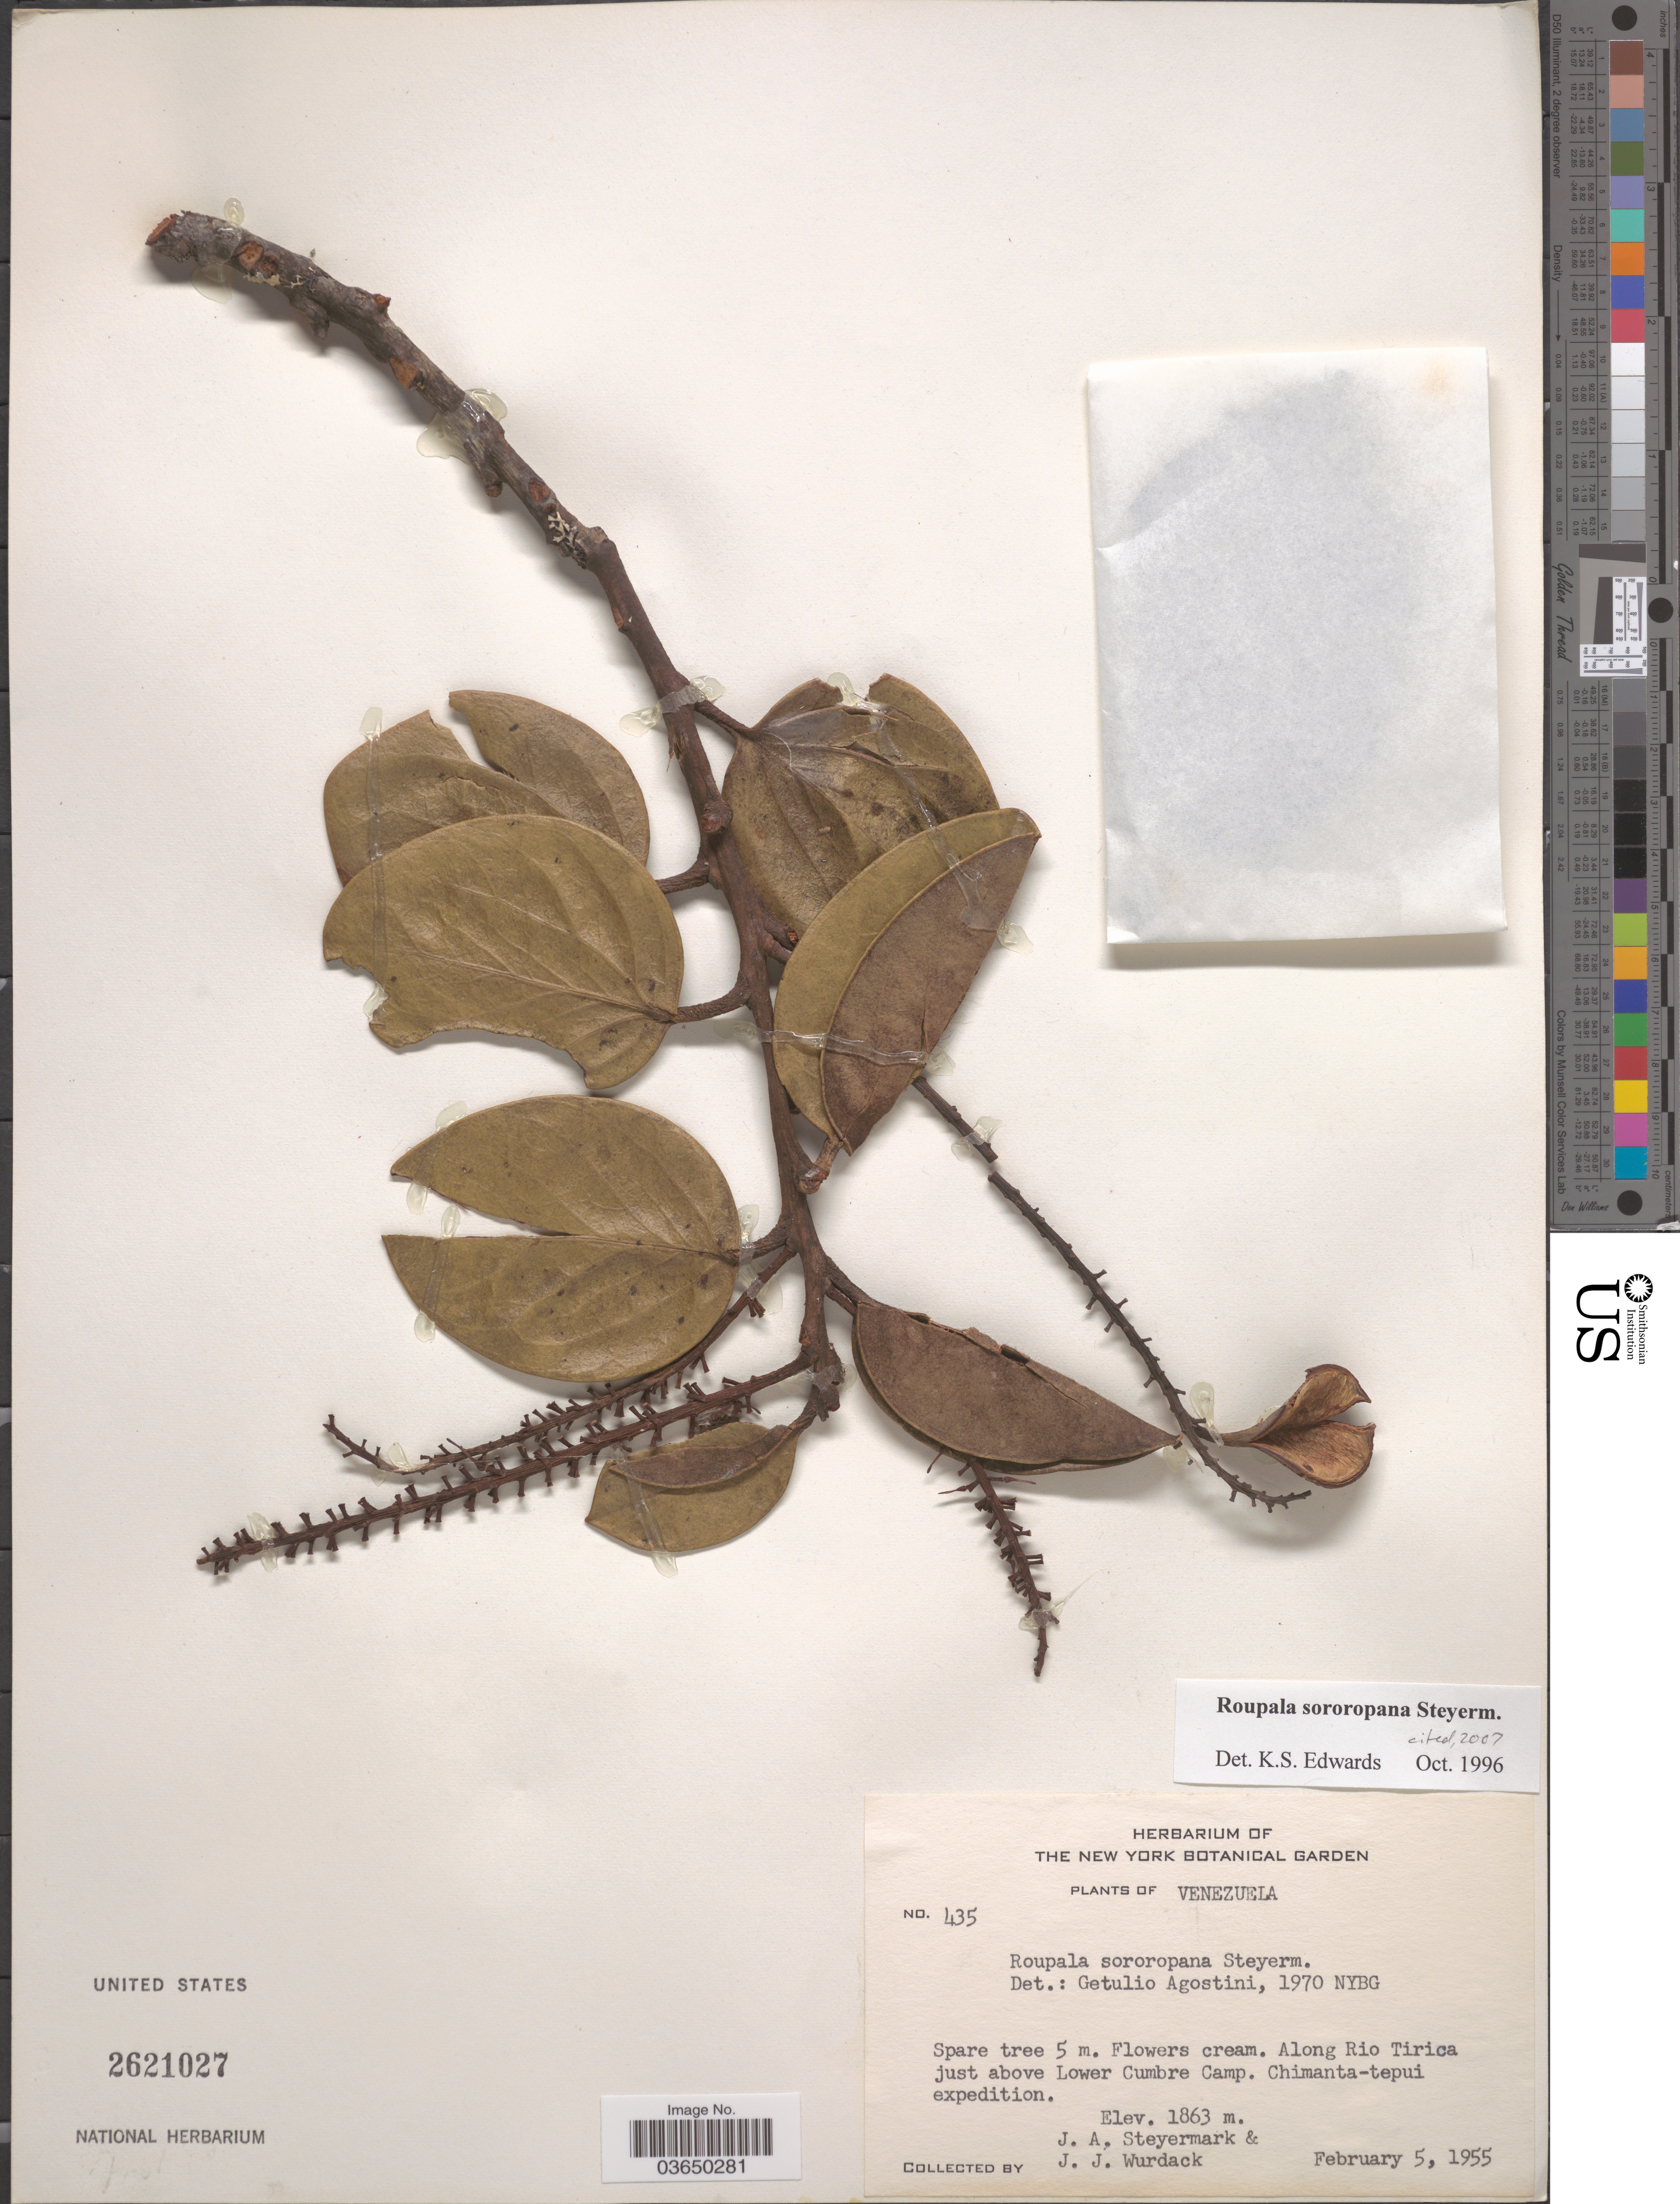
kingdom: Plantae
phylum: Tracheophyta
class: Magnoliopsida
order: Proteales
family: Proteaceae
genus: Roupala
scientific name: Roupala sororopana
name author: Steyerm.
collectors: J. Steyermark & J. J. Wurdack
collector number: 435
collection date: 1955-02-05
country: Venezuela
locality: Along Rio Tirica just above Lower Cumbre Camp. Chimanta-tepui [unsure placement]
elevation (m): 1863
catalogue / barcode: US 2621027